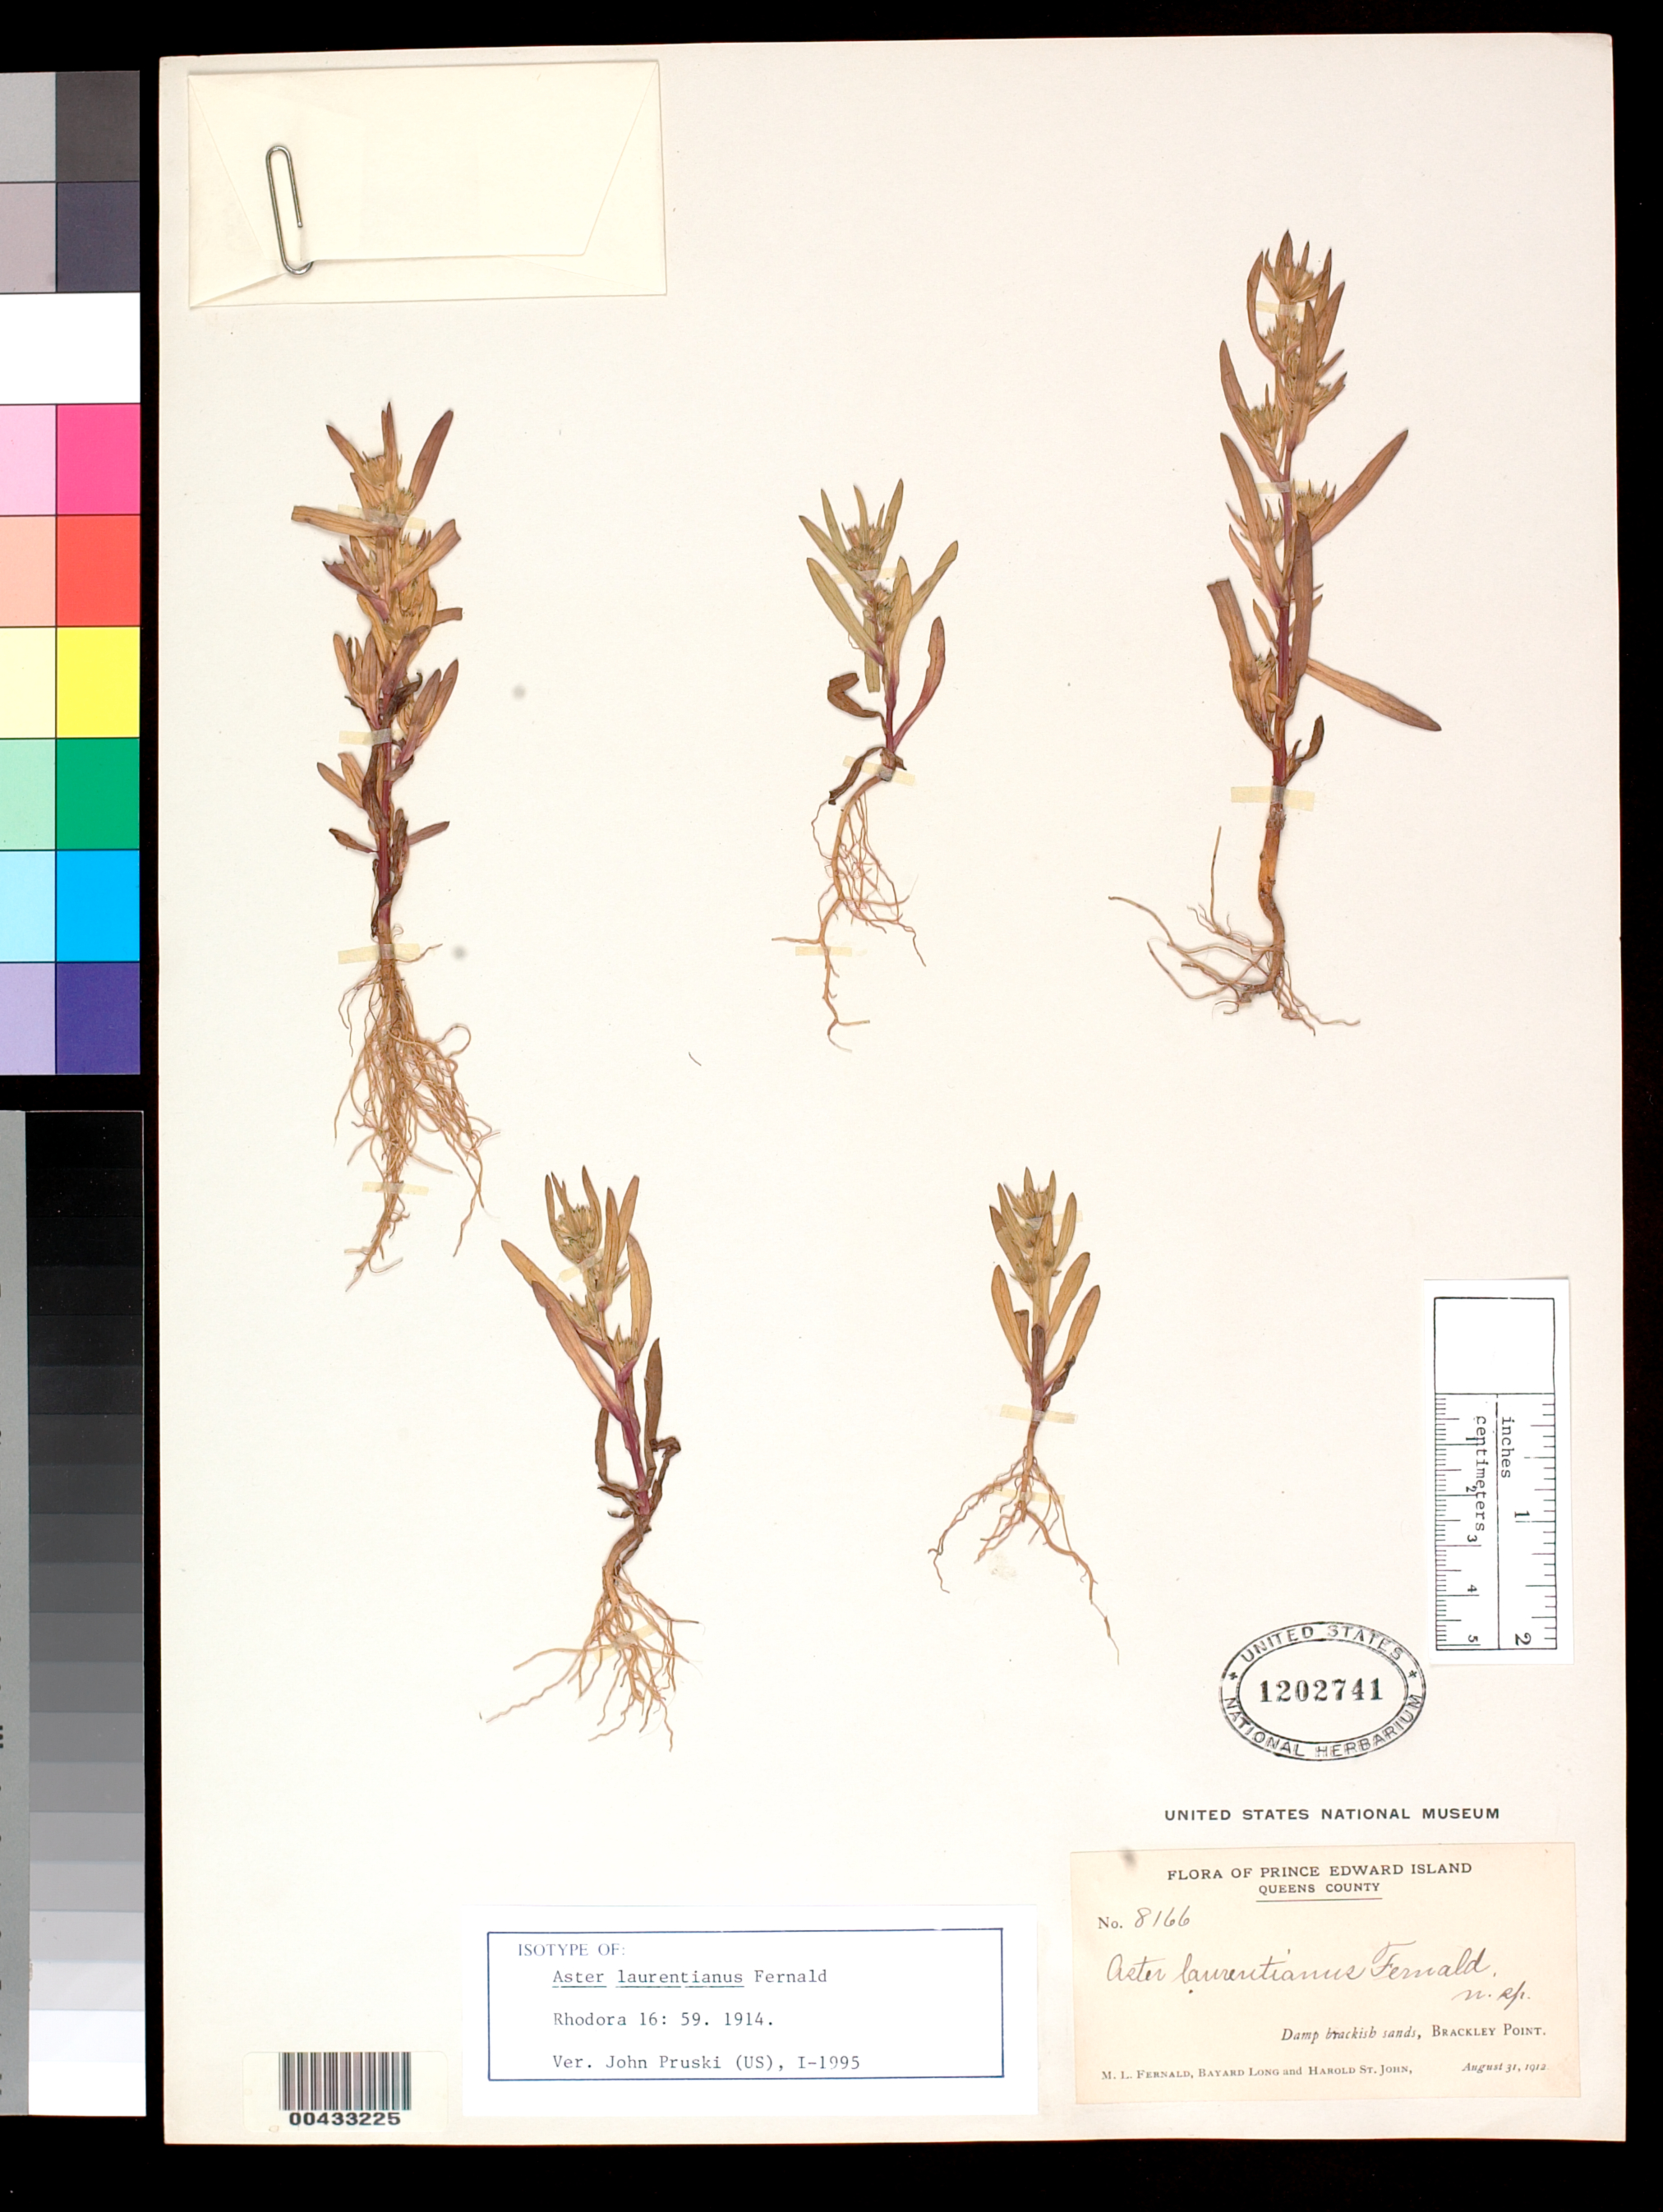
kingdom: Plantae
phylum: Tracheophyta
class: Magnoliopsida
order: Asterales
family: Asteraceae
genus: Aster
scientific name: Aster laurentianus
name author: Fernald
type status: Isotype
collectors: M. L. Fernald, B. H. Long & H. St. John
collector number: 8166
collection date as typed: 31 Aug 1912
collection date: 1912-08-31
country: Canada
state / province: Prince Edward Island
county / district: Queens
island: Prince Edward Island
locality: Brackley Point.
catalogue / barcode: US 1202741